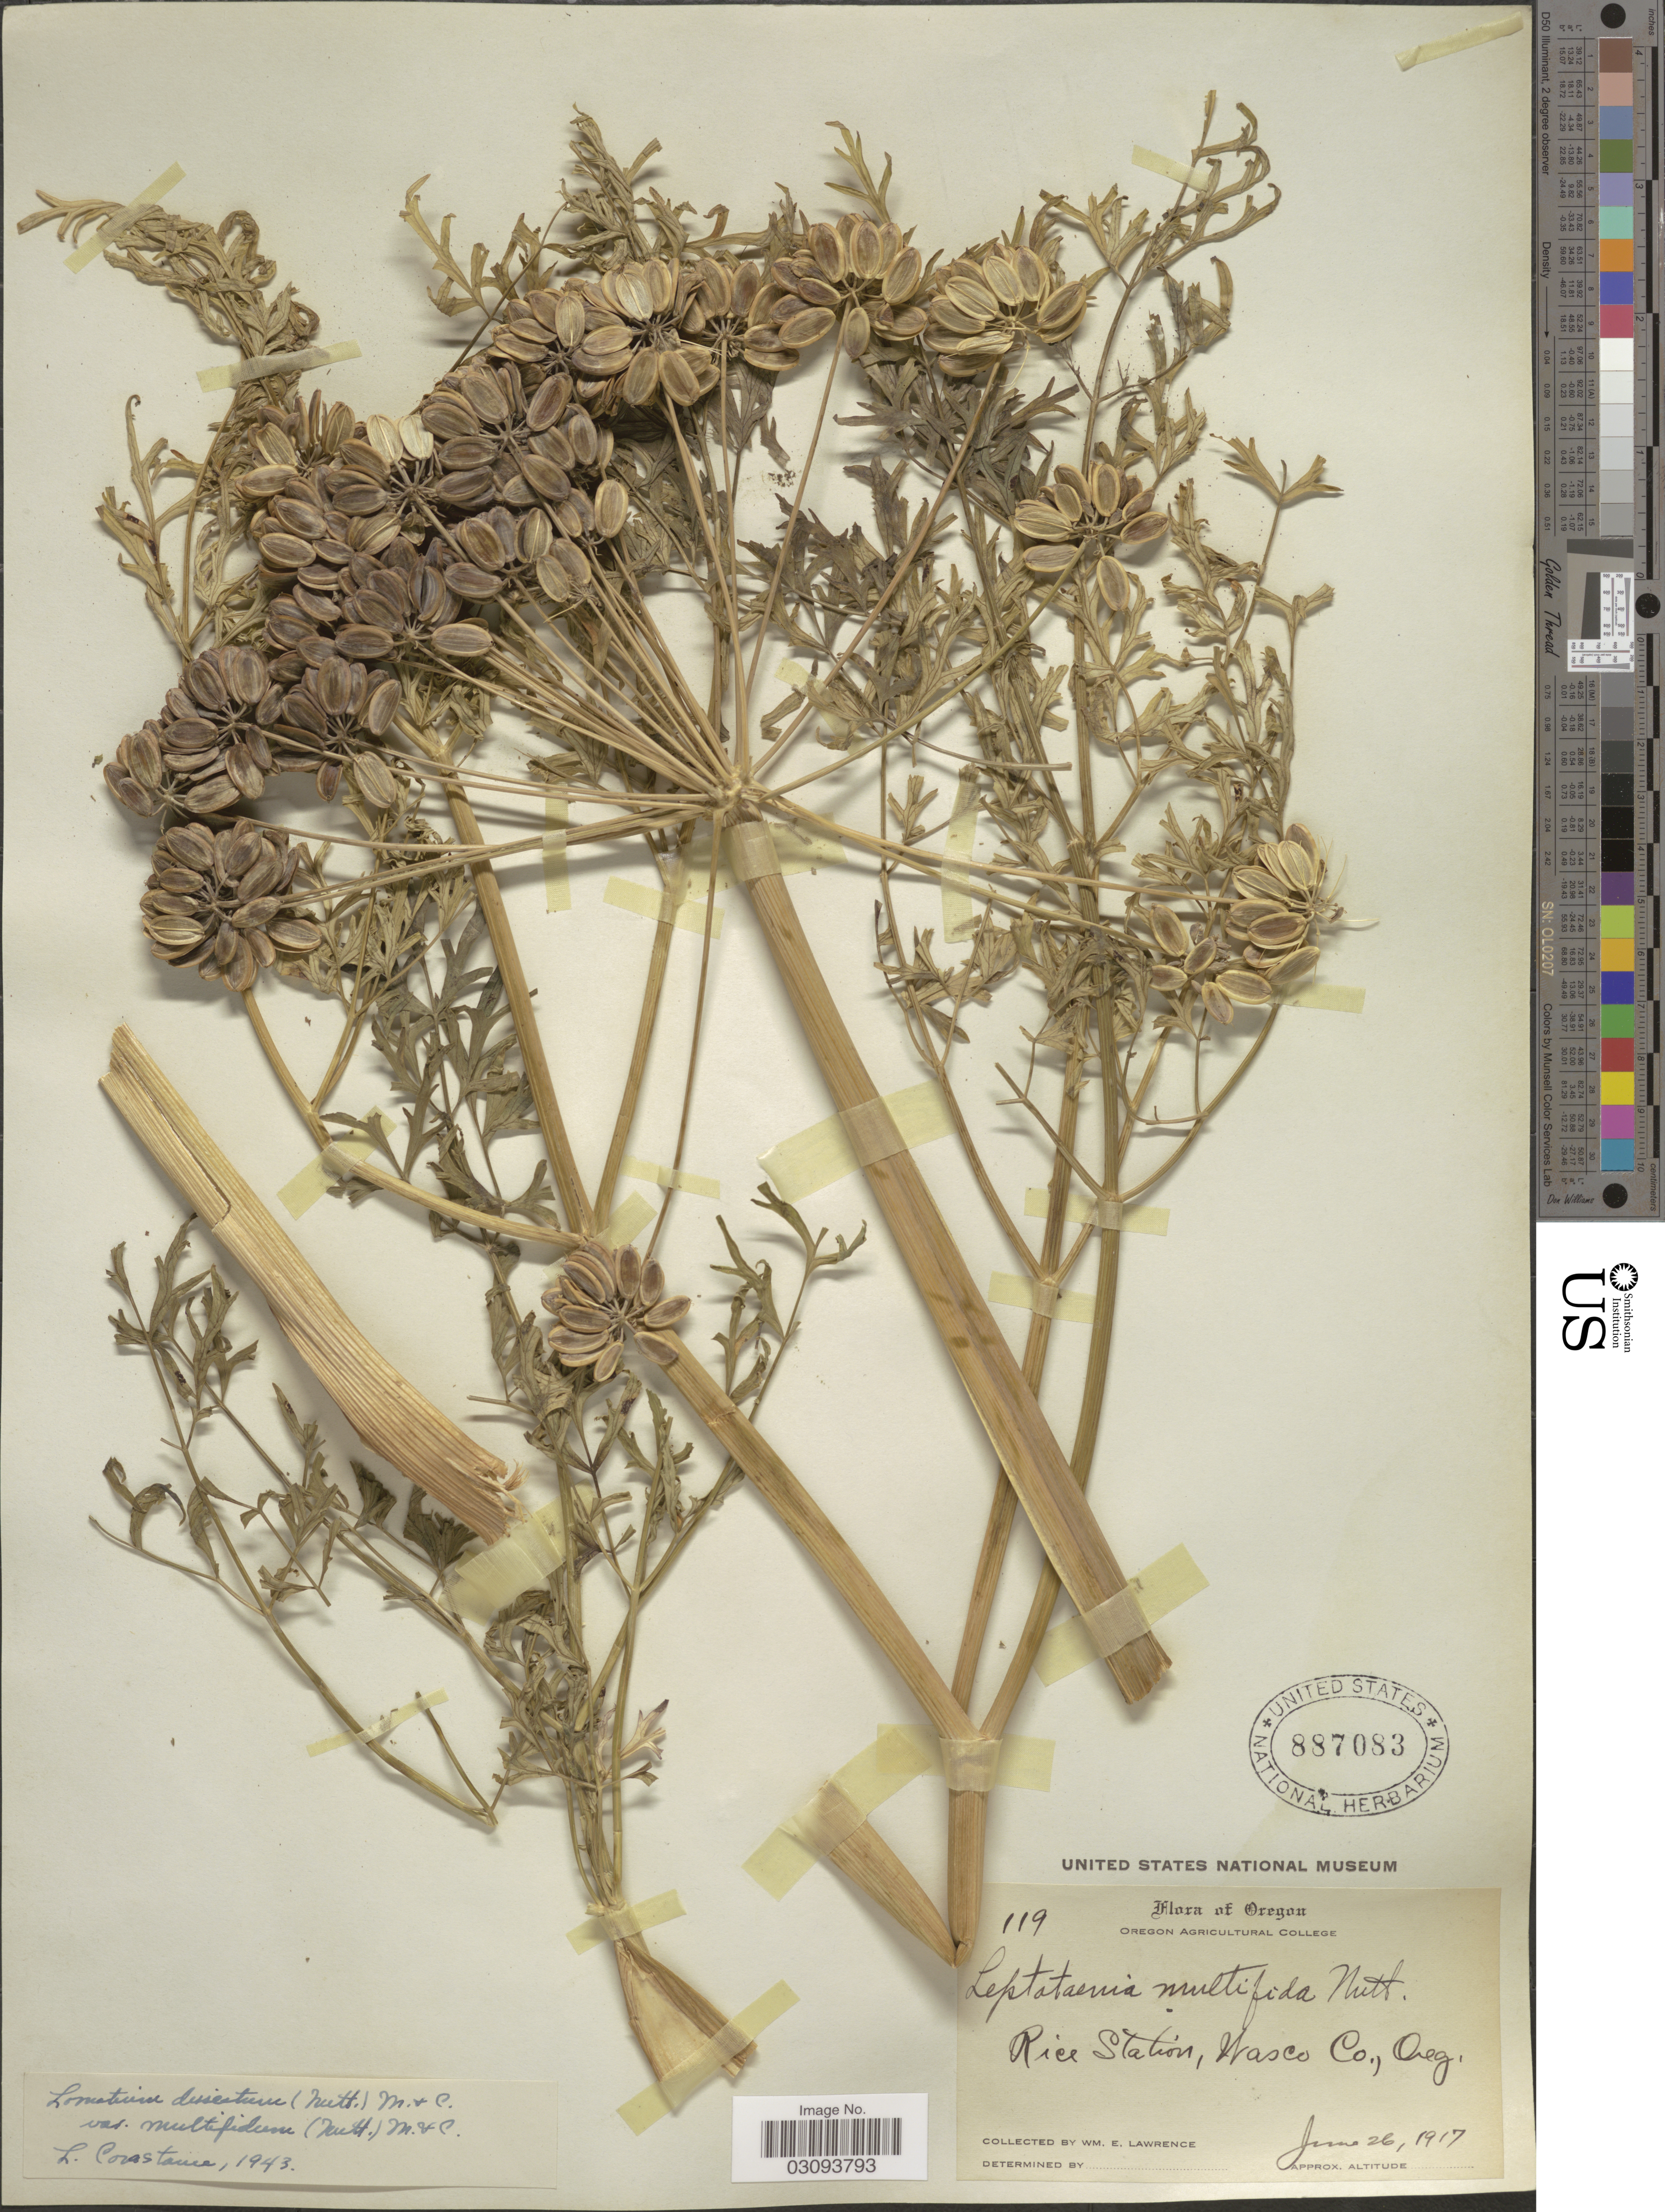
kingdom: Plantae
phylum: Tracheophyta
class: Magnoliopsida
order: Apiales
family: Apiaceae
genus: Lomatium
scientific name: Lomatium dissectum var. multifidum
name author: (Nutt.) Mathias & Constance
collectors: W. Lawrence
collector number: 119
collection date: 1917-06-26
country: United States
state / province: Oregon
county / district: Wasco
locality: Rice Station, Wasco Co.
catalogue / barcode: US 887083